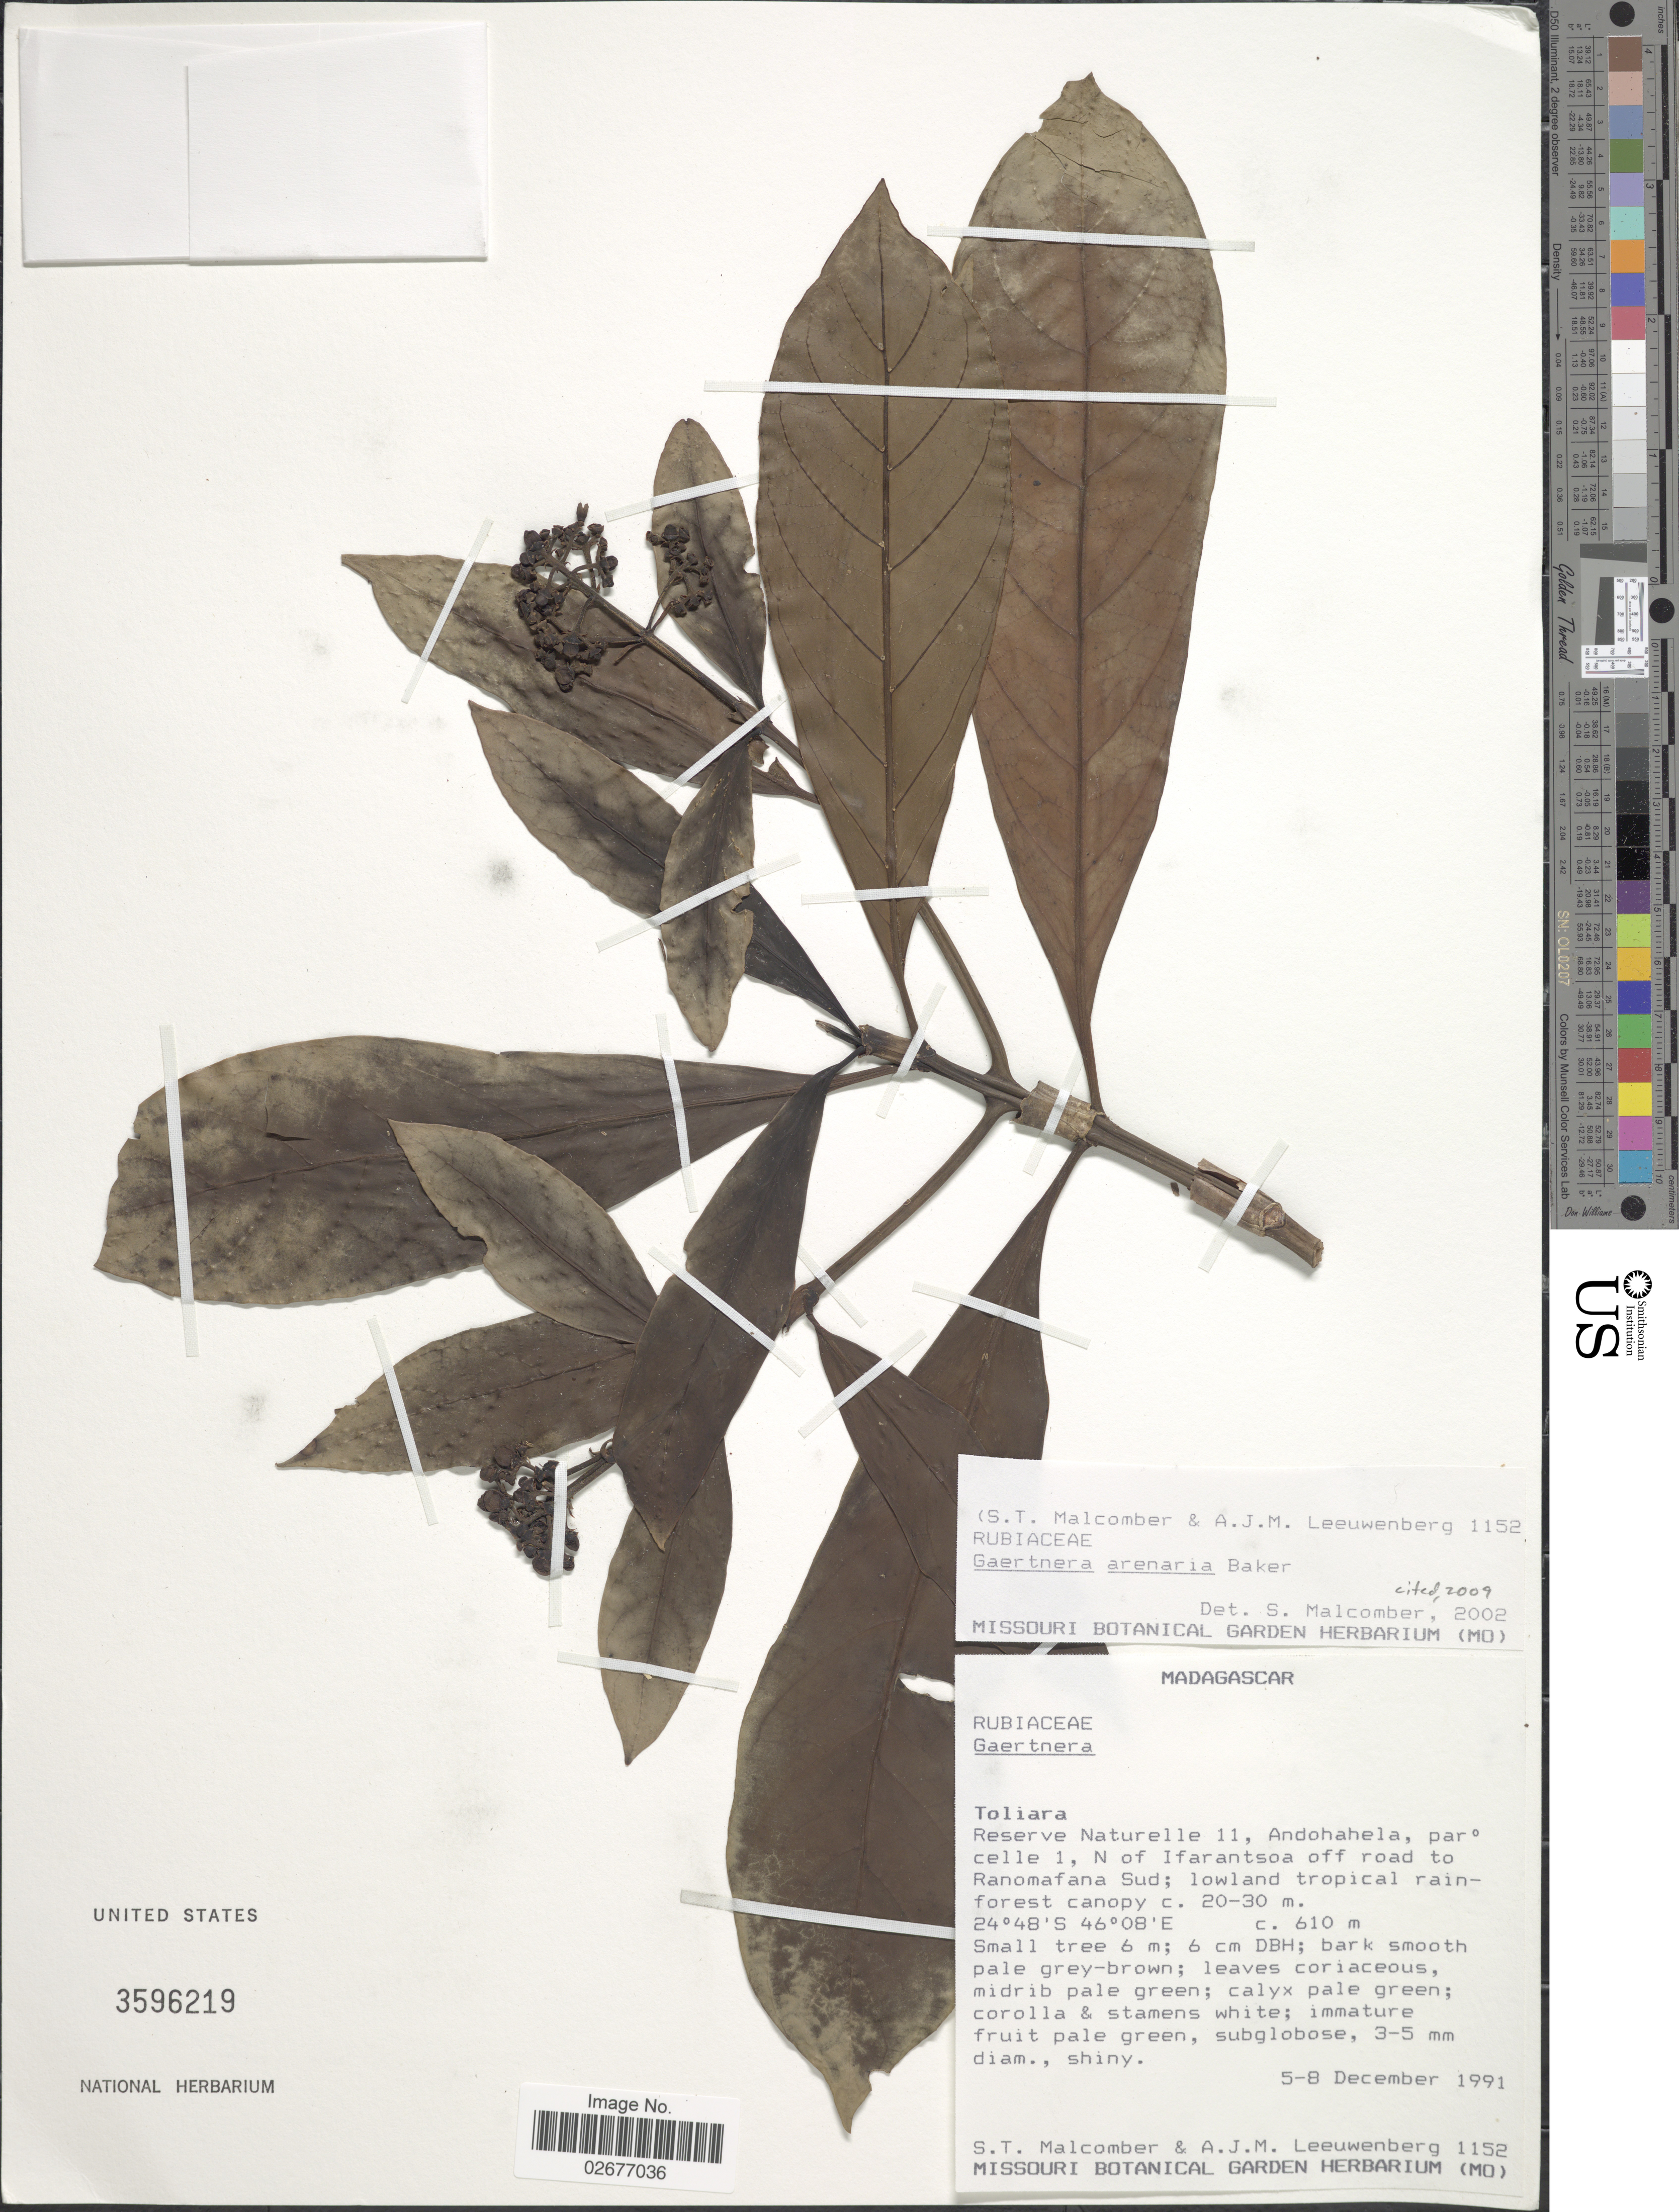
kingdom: Plantae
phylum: Tracheophyta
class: Magnoliopsida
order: Gentianales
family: Rubiaceae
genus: Gaertnera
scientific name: Gaertnera arenaria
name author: Baker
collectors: S. T. Malcomber & A. J. M. Leeuwenberg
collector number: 1152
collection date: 1991-12-05/1991-12-08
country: Madagascar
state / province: Anosy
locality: Reserve Naturelle 11, Andohahela, par° celle 1, N of Ifarantsoa off road to Ranomafana Sud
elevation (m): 610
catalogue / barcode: US 3596219